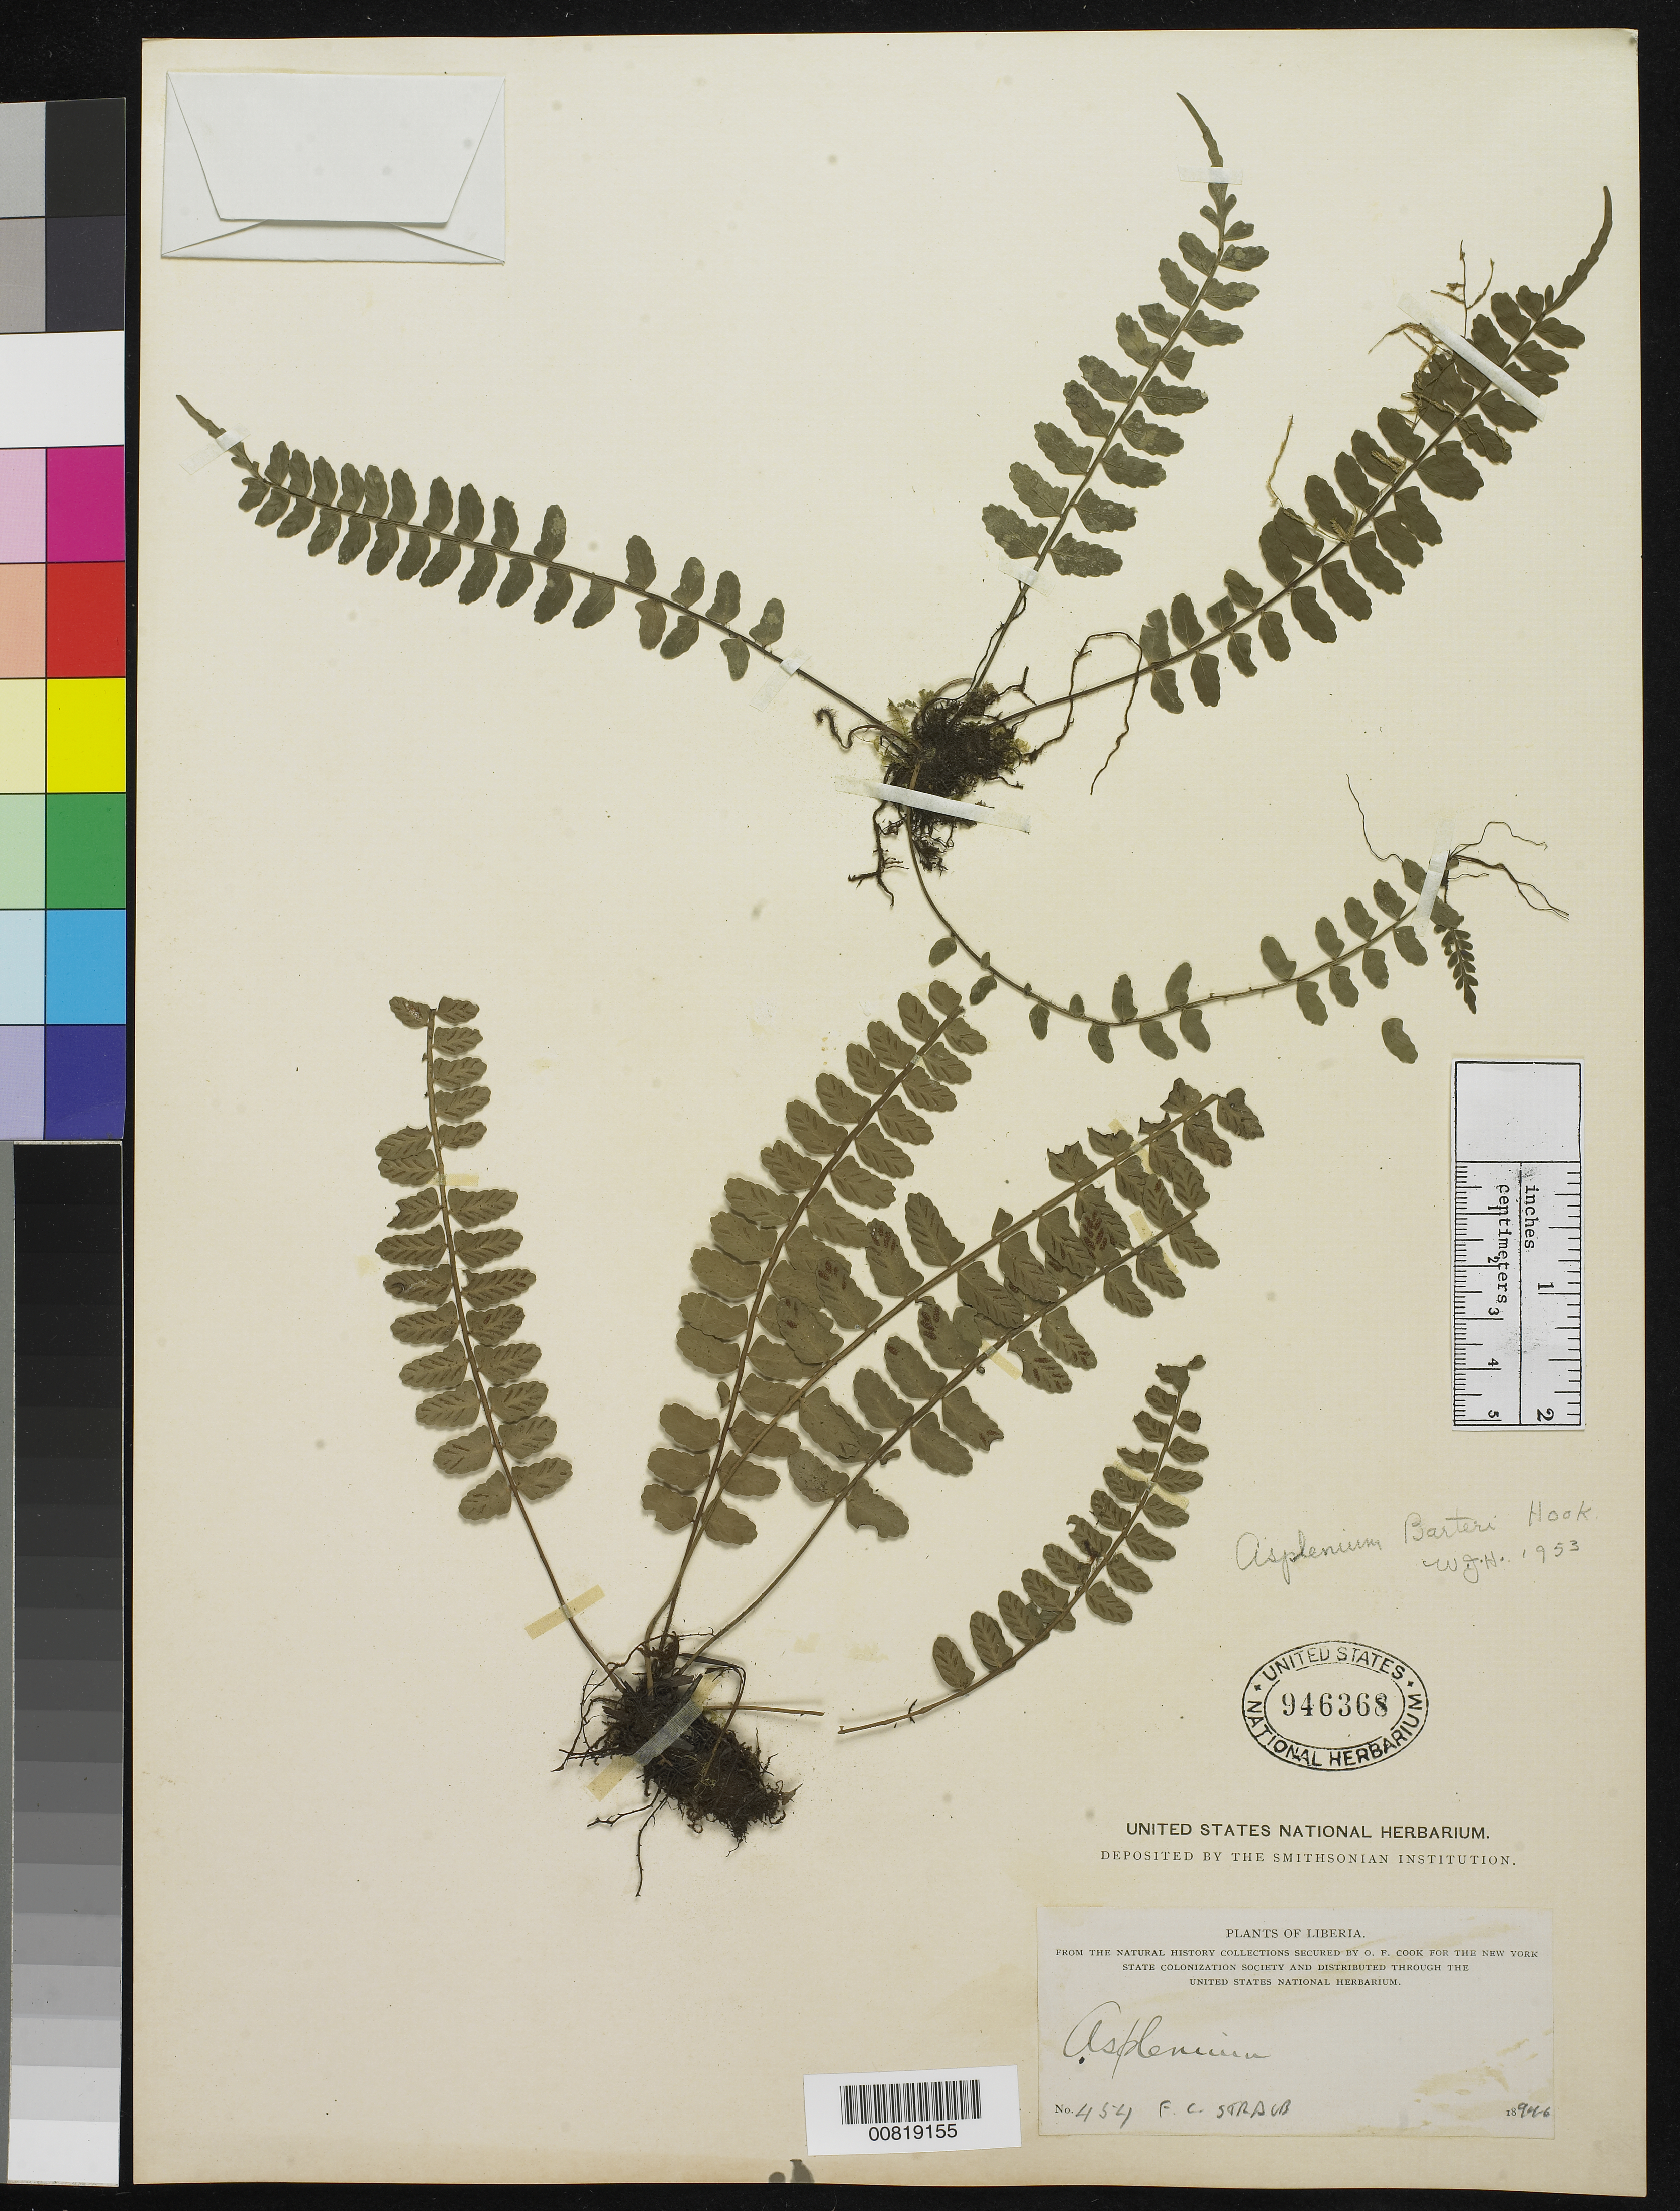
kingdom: Plantae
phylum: Tracheophyta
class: Polypodiopsida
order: Polypodiales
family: Aspleniaceae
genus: Asplenium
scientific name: Asplenium barteri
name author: Hook.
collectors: F. Straub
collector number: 454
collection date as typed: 1946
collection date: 1946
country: Liberia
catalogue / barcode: US 946368